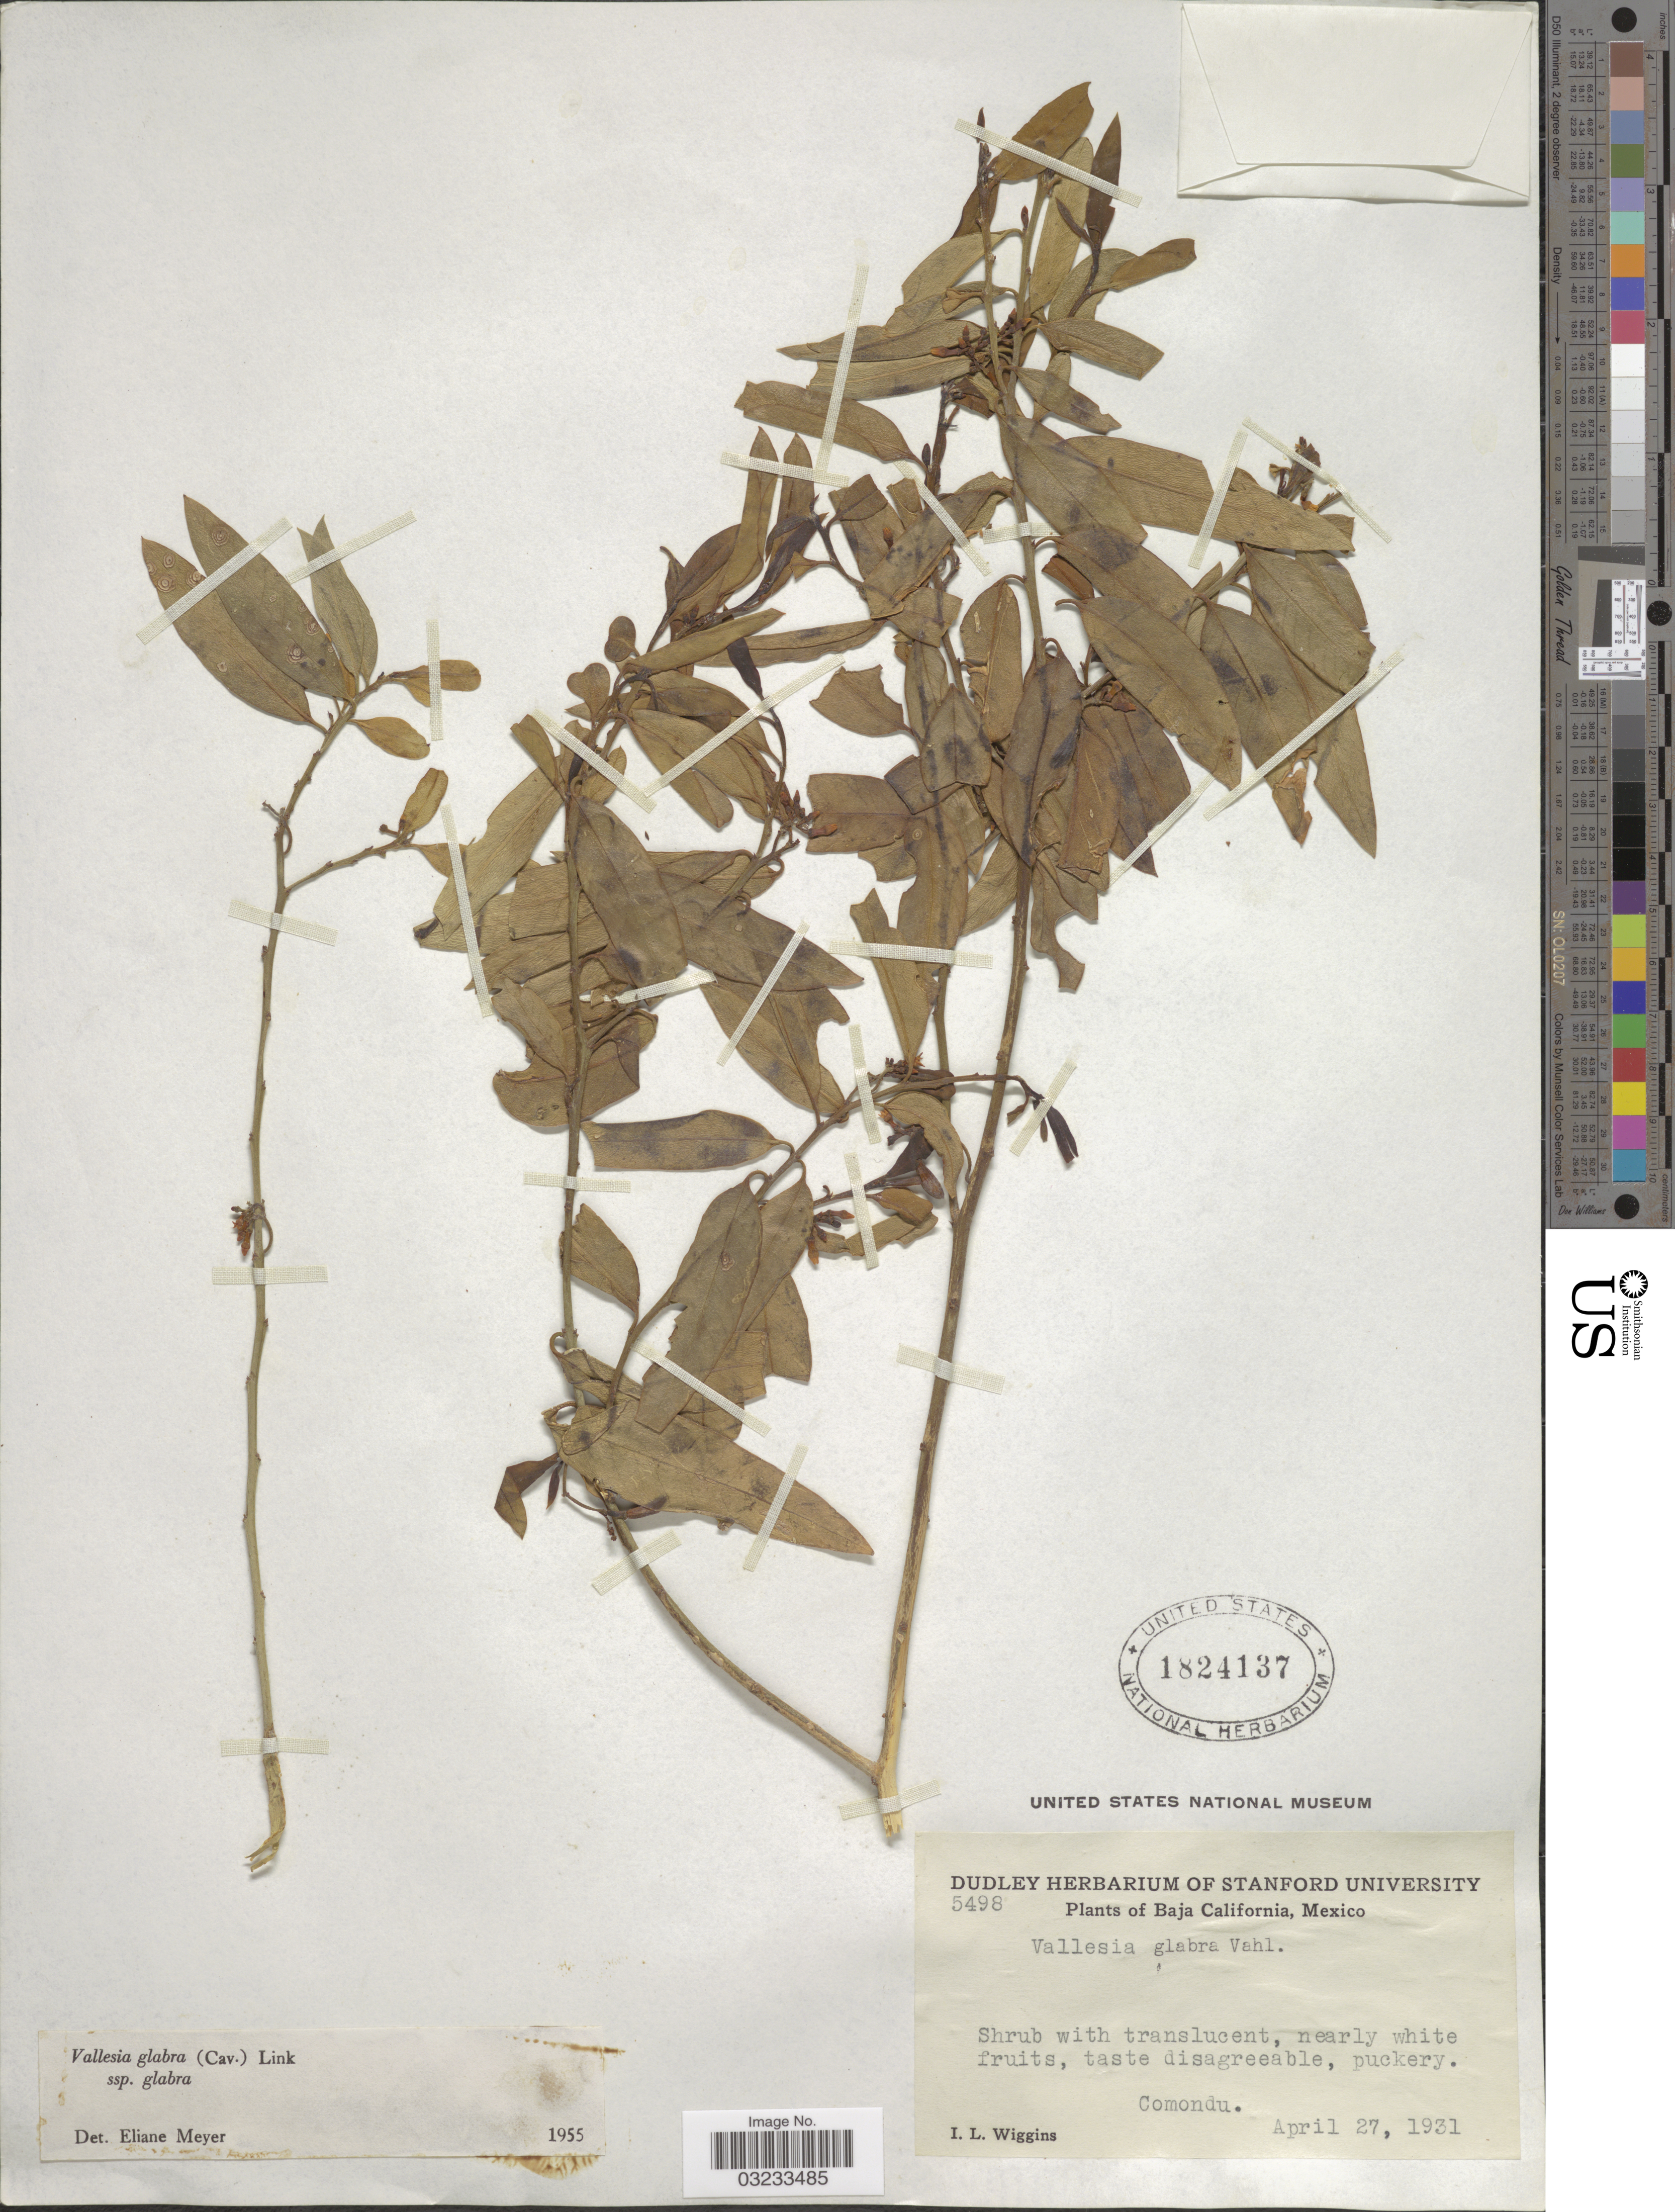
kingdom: Plantae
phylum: Tracheophyta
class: Magnoliopsida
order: Gentianales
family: Apocynaceae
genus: Vallesia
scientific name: Vallesia glabra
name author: (Cav.) Link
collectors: I. L. Wiggins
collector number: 5498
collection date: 1931-07-27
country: Mexico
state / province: Baja California Sur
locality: Baja California, Comondu.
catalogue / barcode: US 1824137